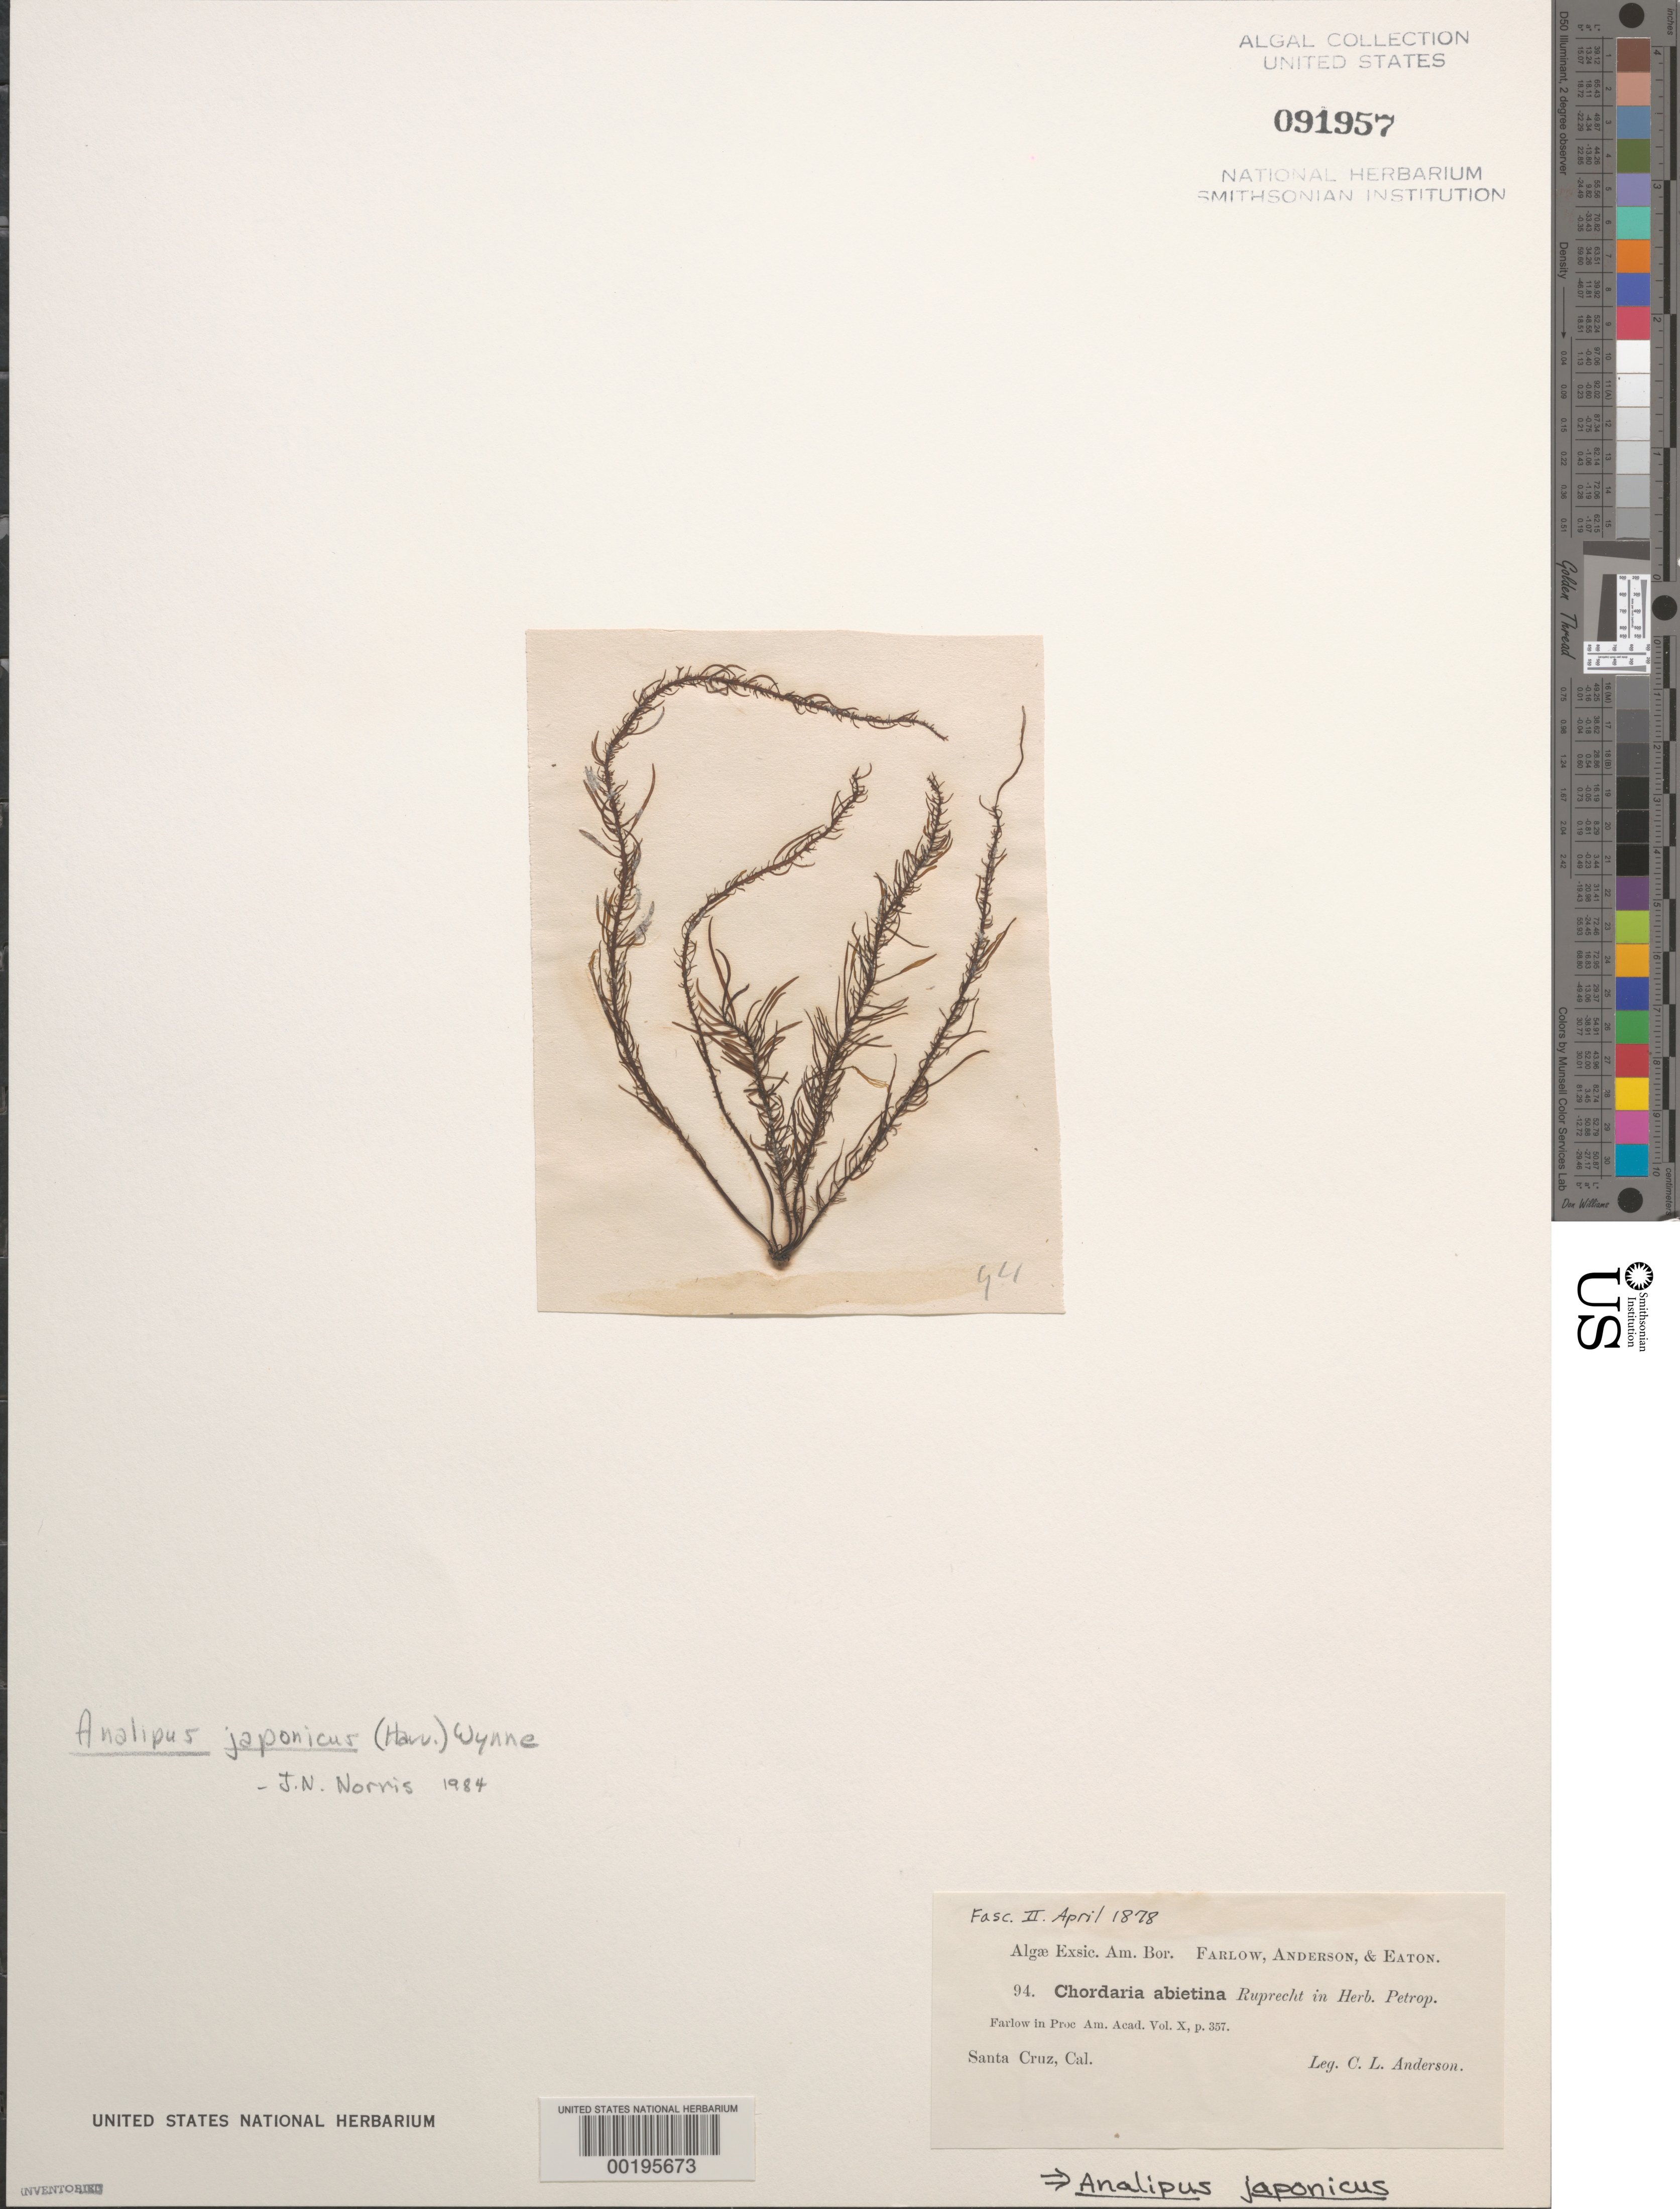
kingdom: Chromista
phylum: Ochrophyta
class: Phaeophyceae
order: Ectocarpales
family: Chordariaceae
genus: Analipus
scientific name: Analipus japonicus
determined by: Norris, James N.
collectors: C. L. Anderson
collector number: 94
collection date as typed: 18--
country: United States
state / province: California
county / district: Santa Cruz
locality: Santa Cruz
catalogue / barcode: US 91957